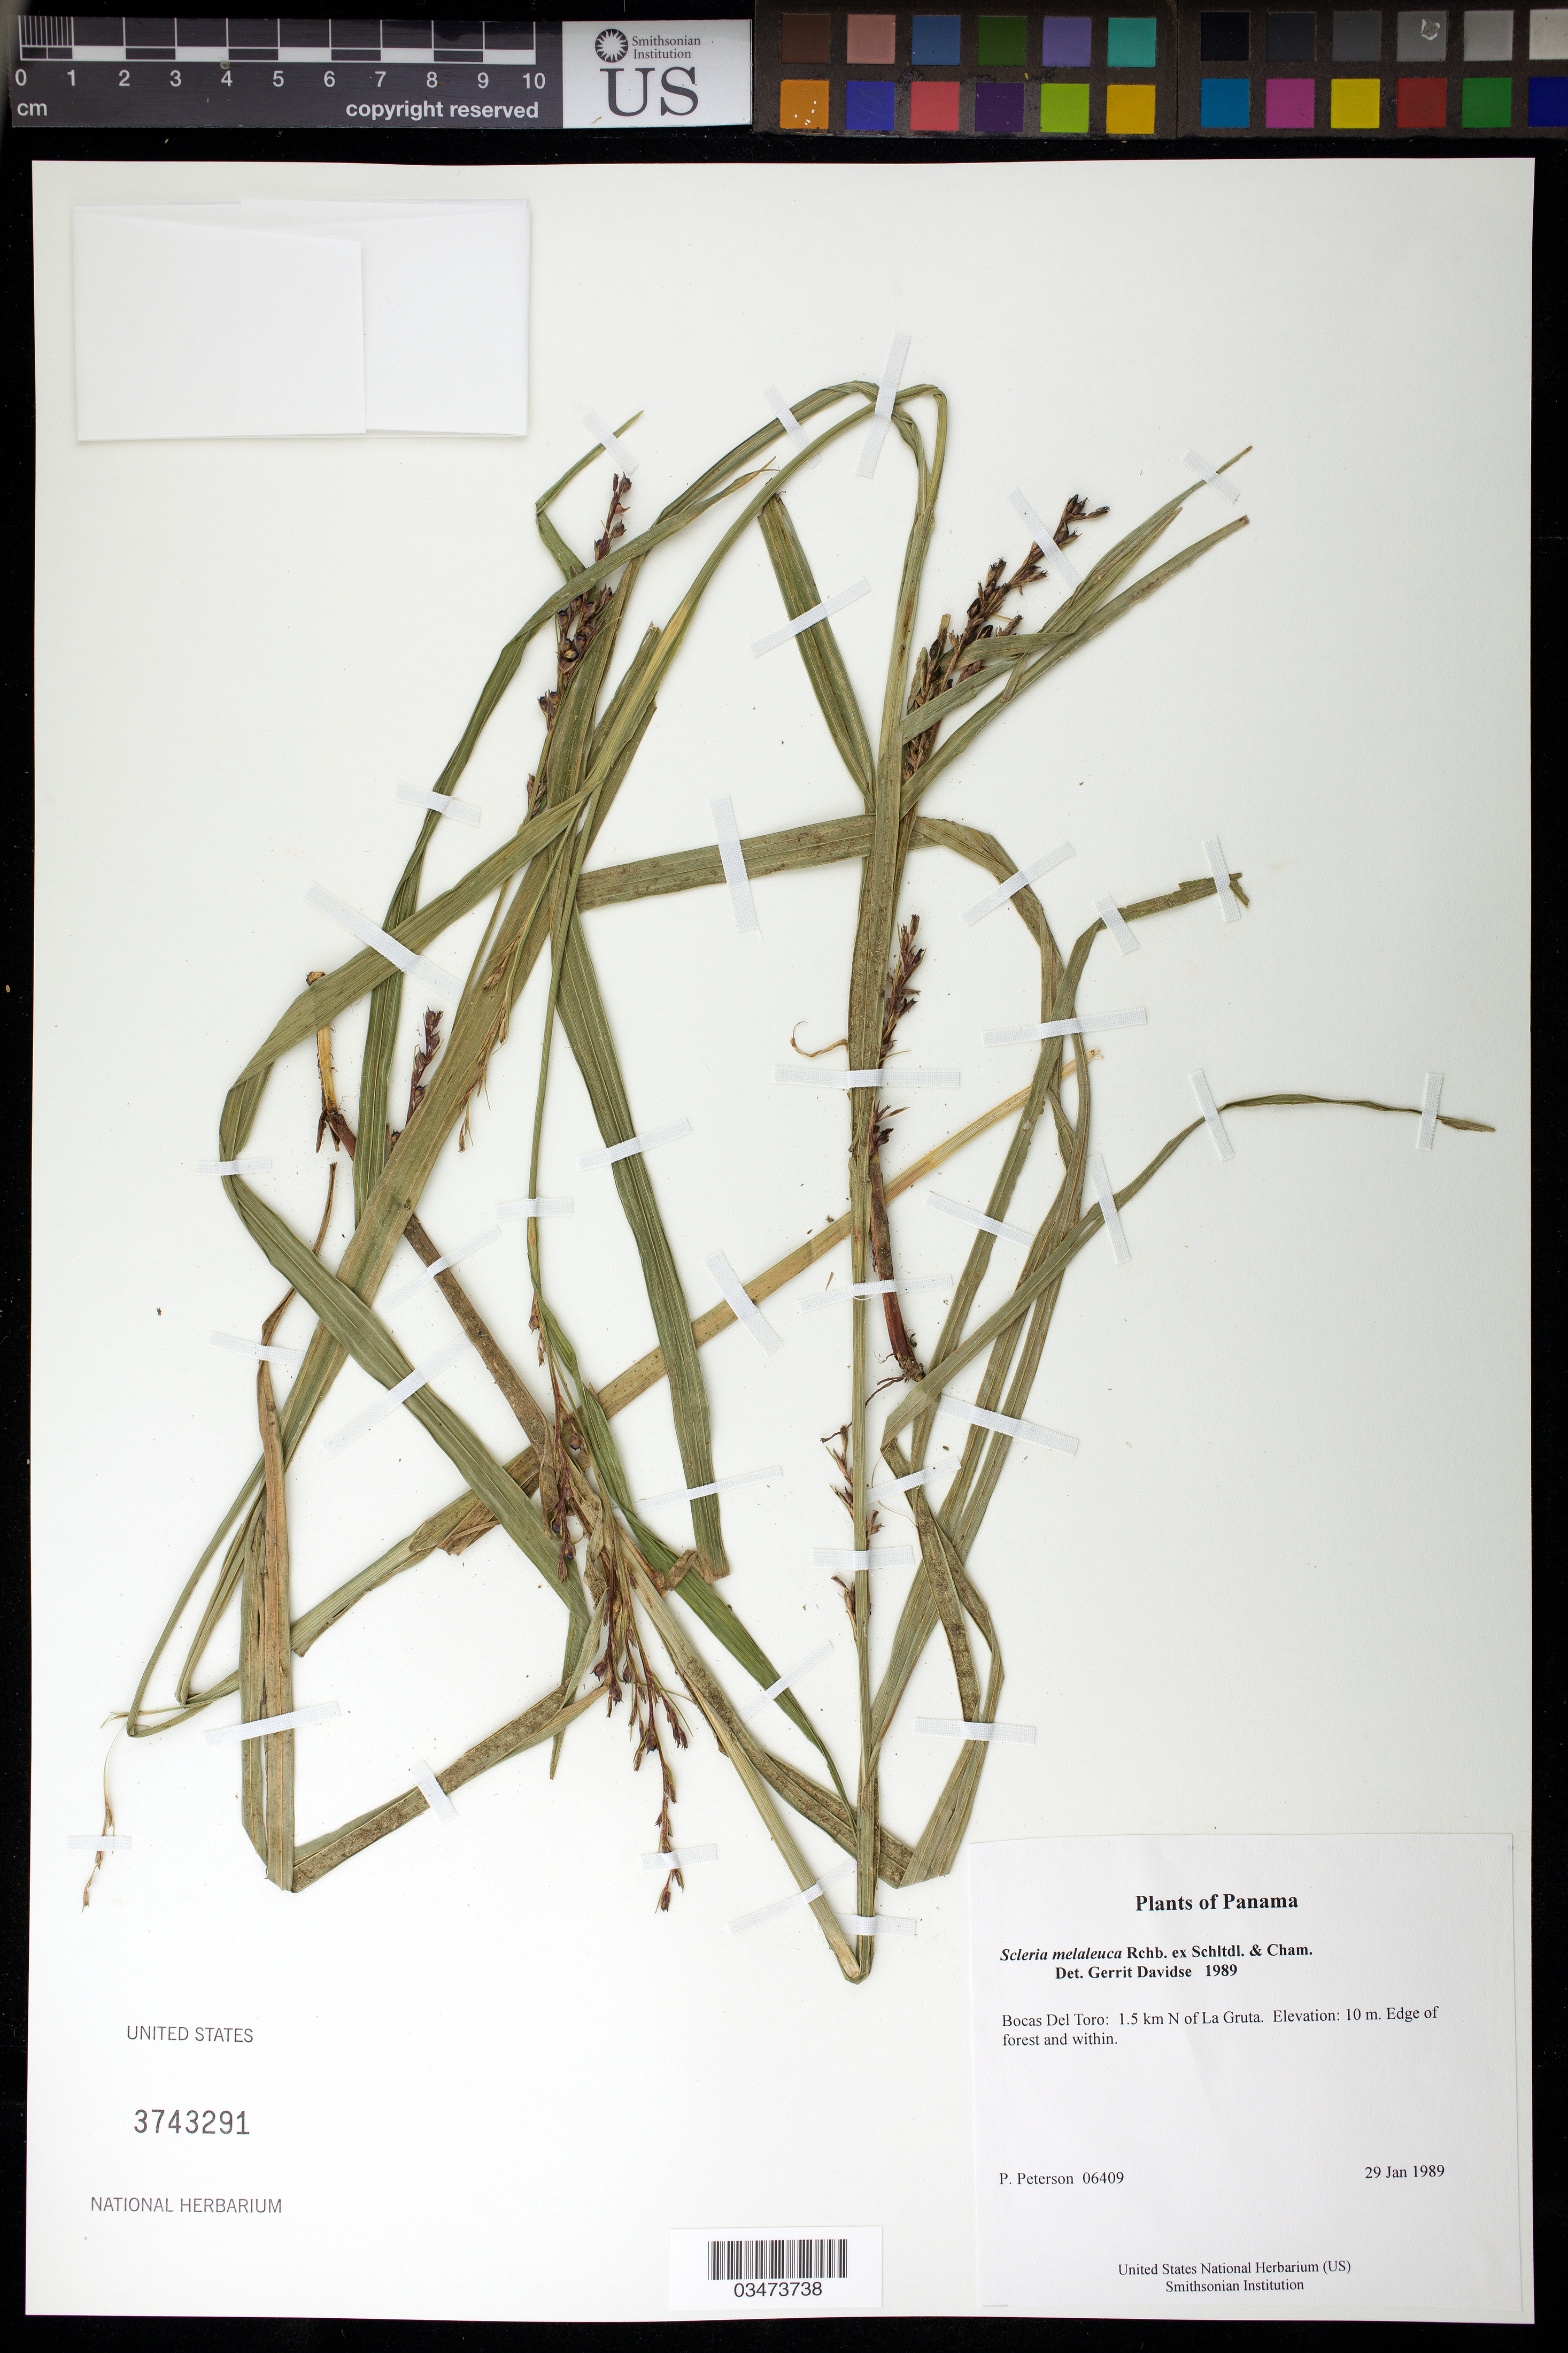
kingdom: Plantae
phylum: Tracheophyta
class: Liliopsida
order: Poales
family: Cyperaceae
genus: Scleria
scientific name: Scleria gaertneri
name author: Raddi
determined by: Strong, Mark T., (BOT), Smithsonian Institution - National Museum of Natural History (UNITED STATES)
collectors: P. M. Peterson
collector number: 06409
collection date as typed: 29 Jan 1989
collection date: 1989-01-29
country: Panama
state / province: Bocas del Toro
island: Colón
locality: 1.5 km N of La Gruta.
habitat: Edge of forest and within.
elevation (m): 10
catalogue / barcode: US 3743291